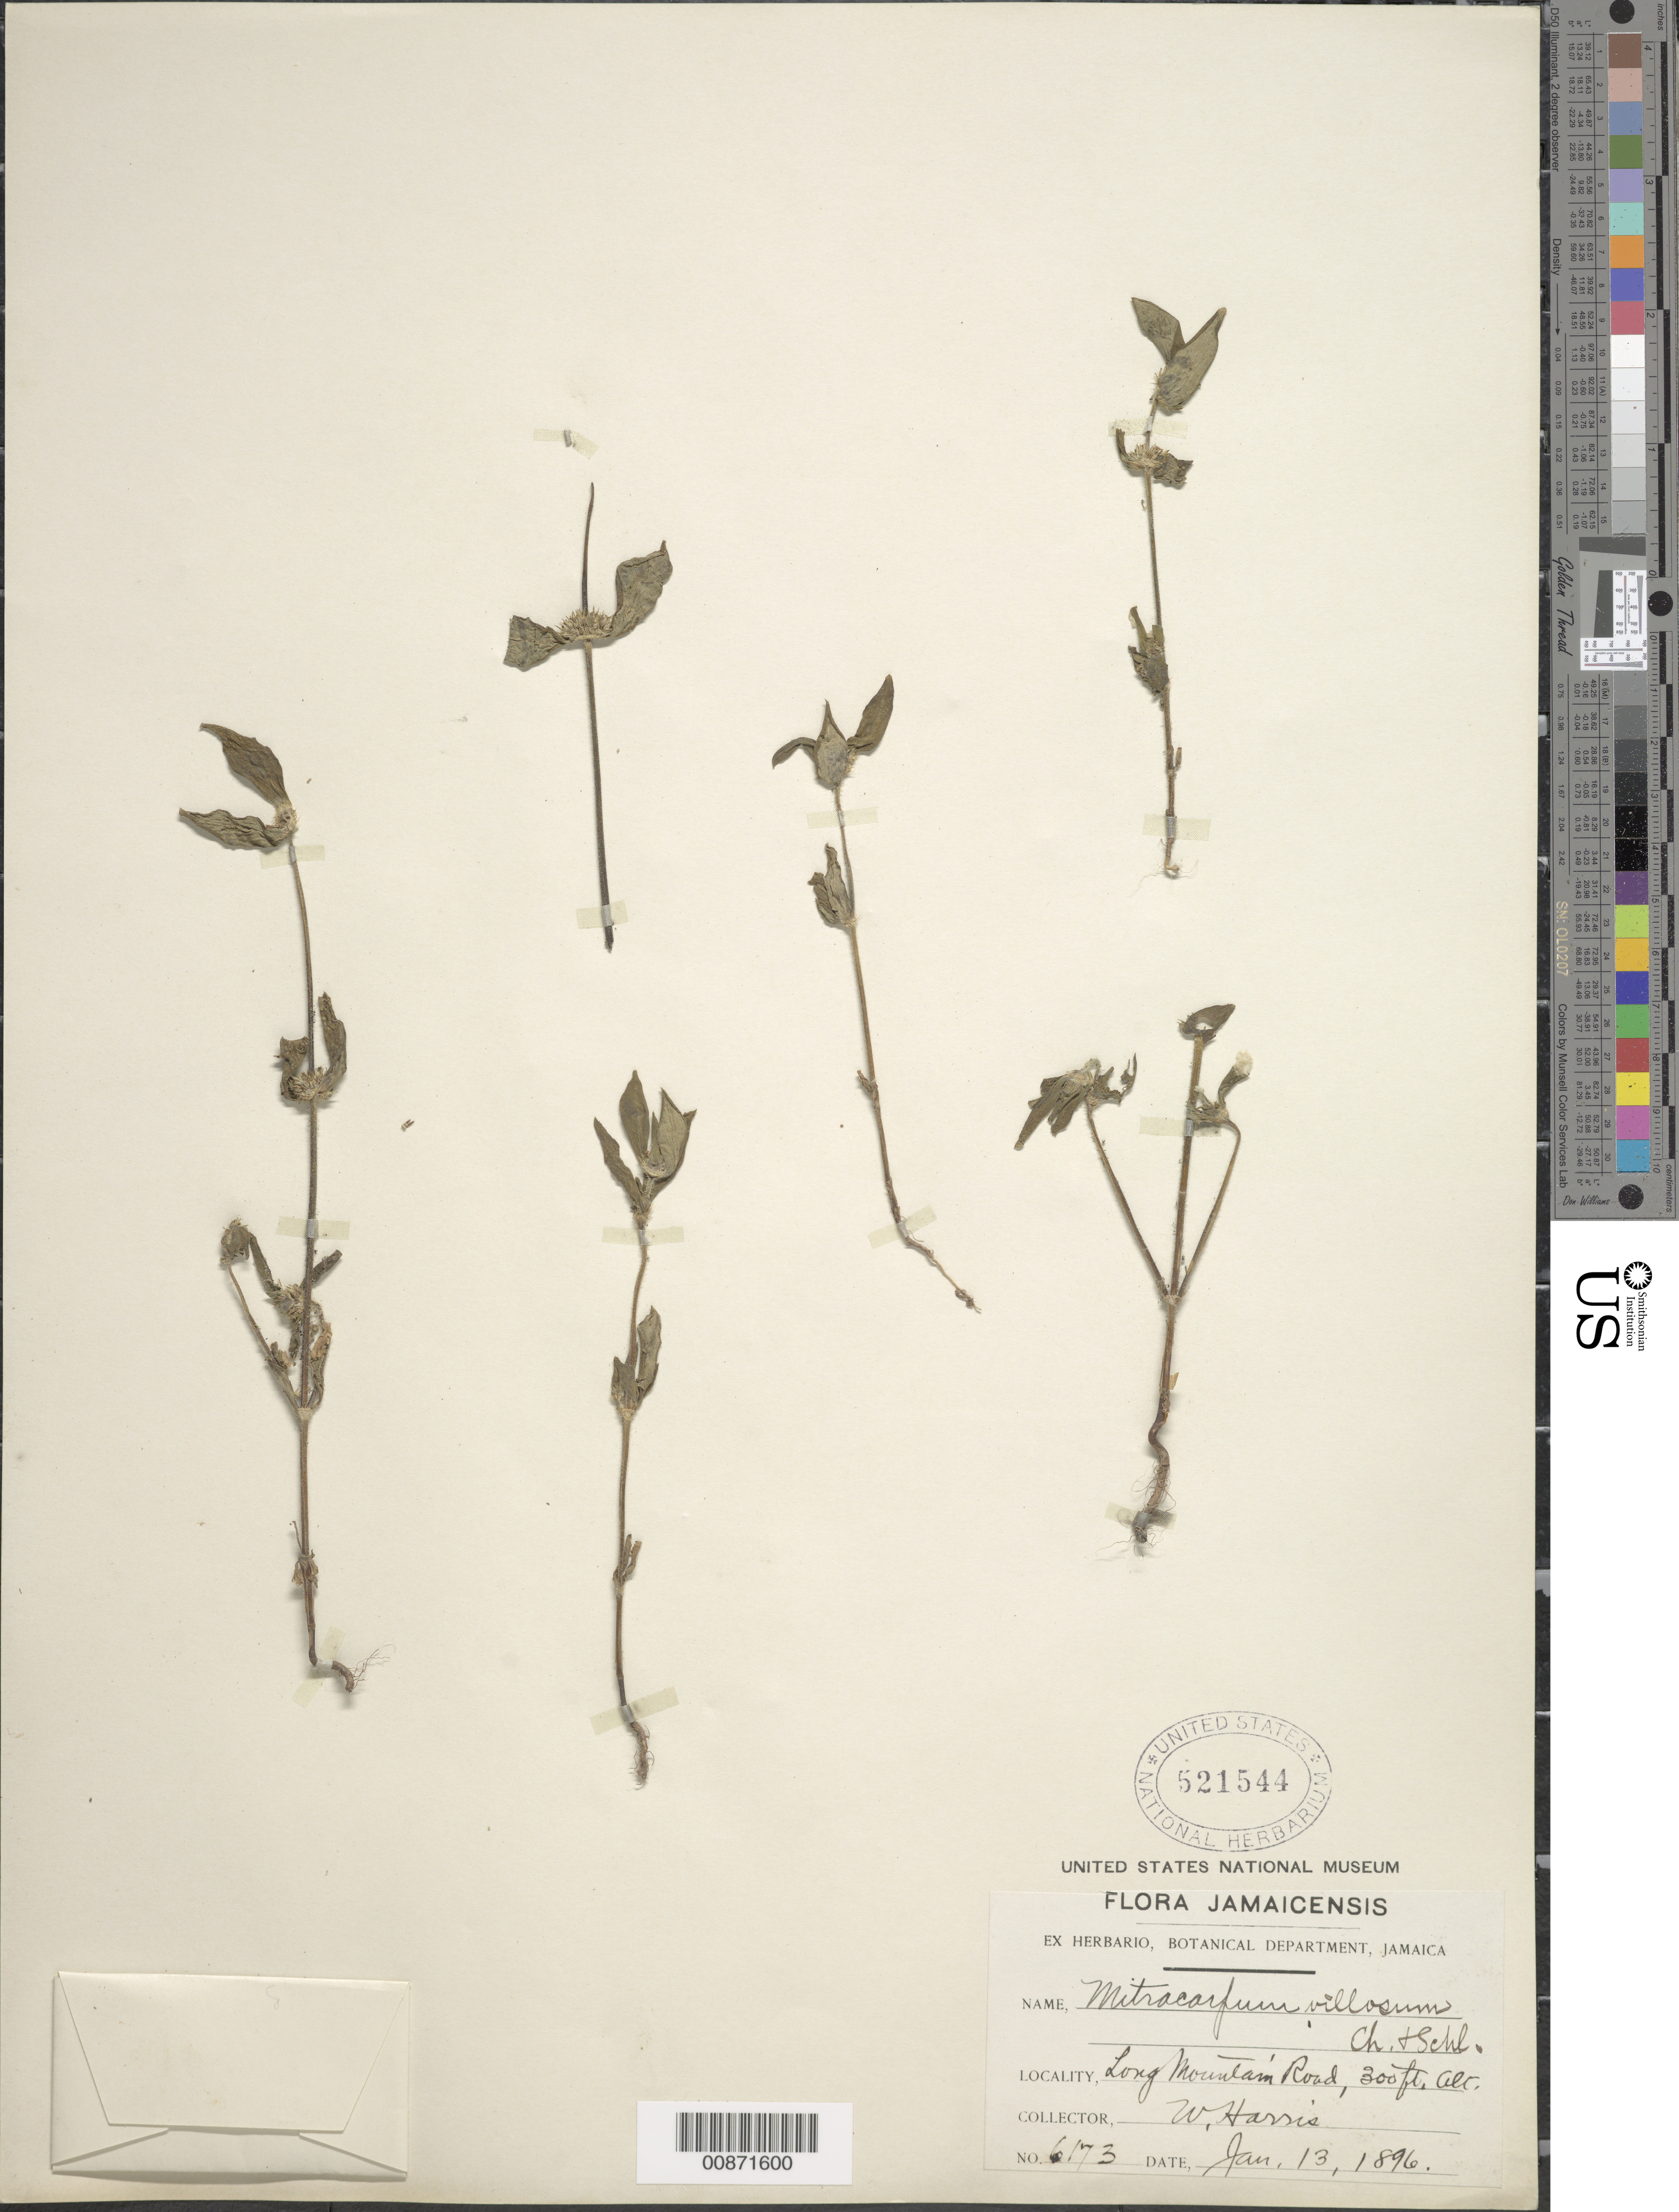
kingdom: Plantae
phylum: Tracheophyta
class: Magnoliopsida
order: Gentianales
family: Rubiaceae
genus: Mitracarpus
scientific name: Mitracarpus hirtus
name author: (L.) DC.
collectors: W. H. Harris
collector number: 6173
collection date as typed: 13 Jan 1896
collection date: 1896-01-13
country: Jamaica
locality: Long Mountain Road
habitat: Along road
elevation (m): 91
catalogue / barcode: US 521544